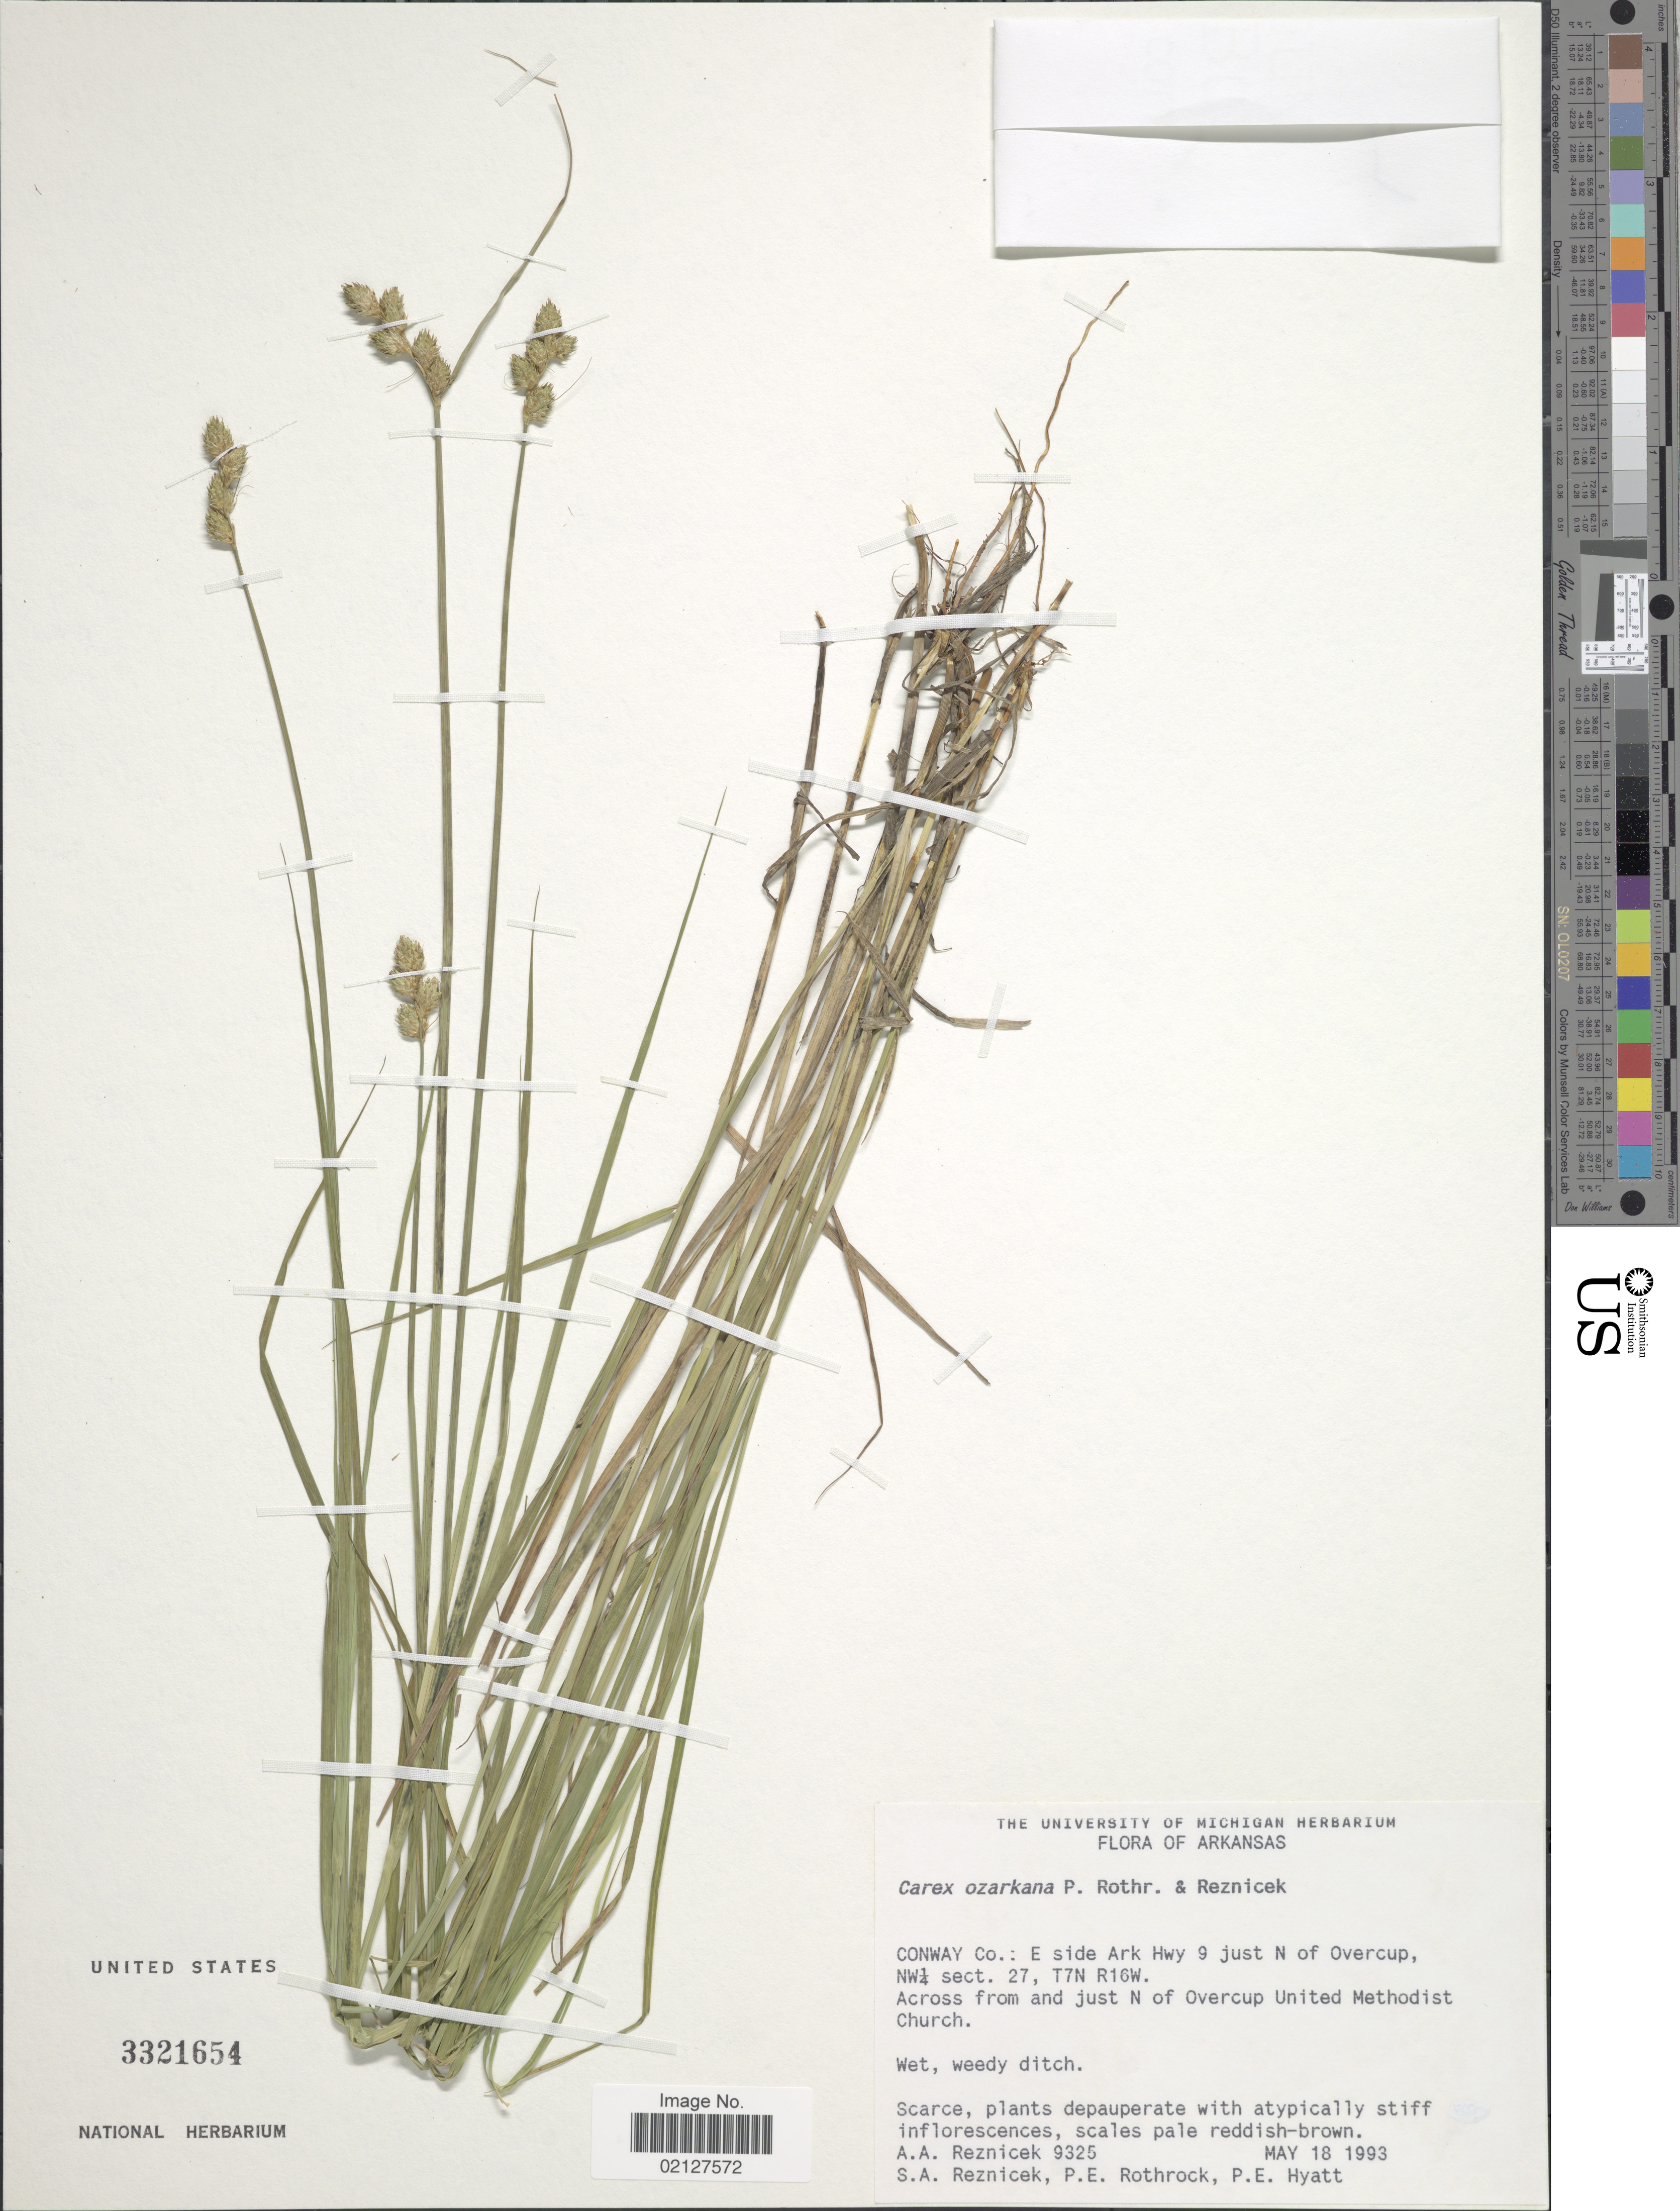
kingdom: Plantae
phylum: Tracheophyta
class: Liliopsida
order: Poales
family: Cyperaceae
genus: Carex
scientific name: Carex ozarkana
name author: P. Rothr. & Reznicek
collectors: A. A. Reznicek, S. A. Reznicek, P. E. Rothrock & P. Hyatt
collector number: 9325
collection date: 1993-05-18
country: United States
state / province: Arkansas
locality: Conway Co.: E side Ark Hwy 9 just N of Overcup, NW¼ sect. 27, T7N R16W. Across from and just N of Overcup United Methodist Church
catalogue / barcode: US 3321654